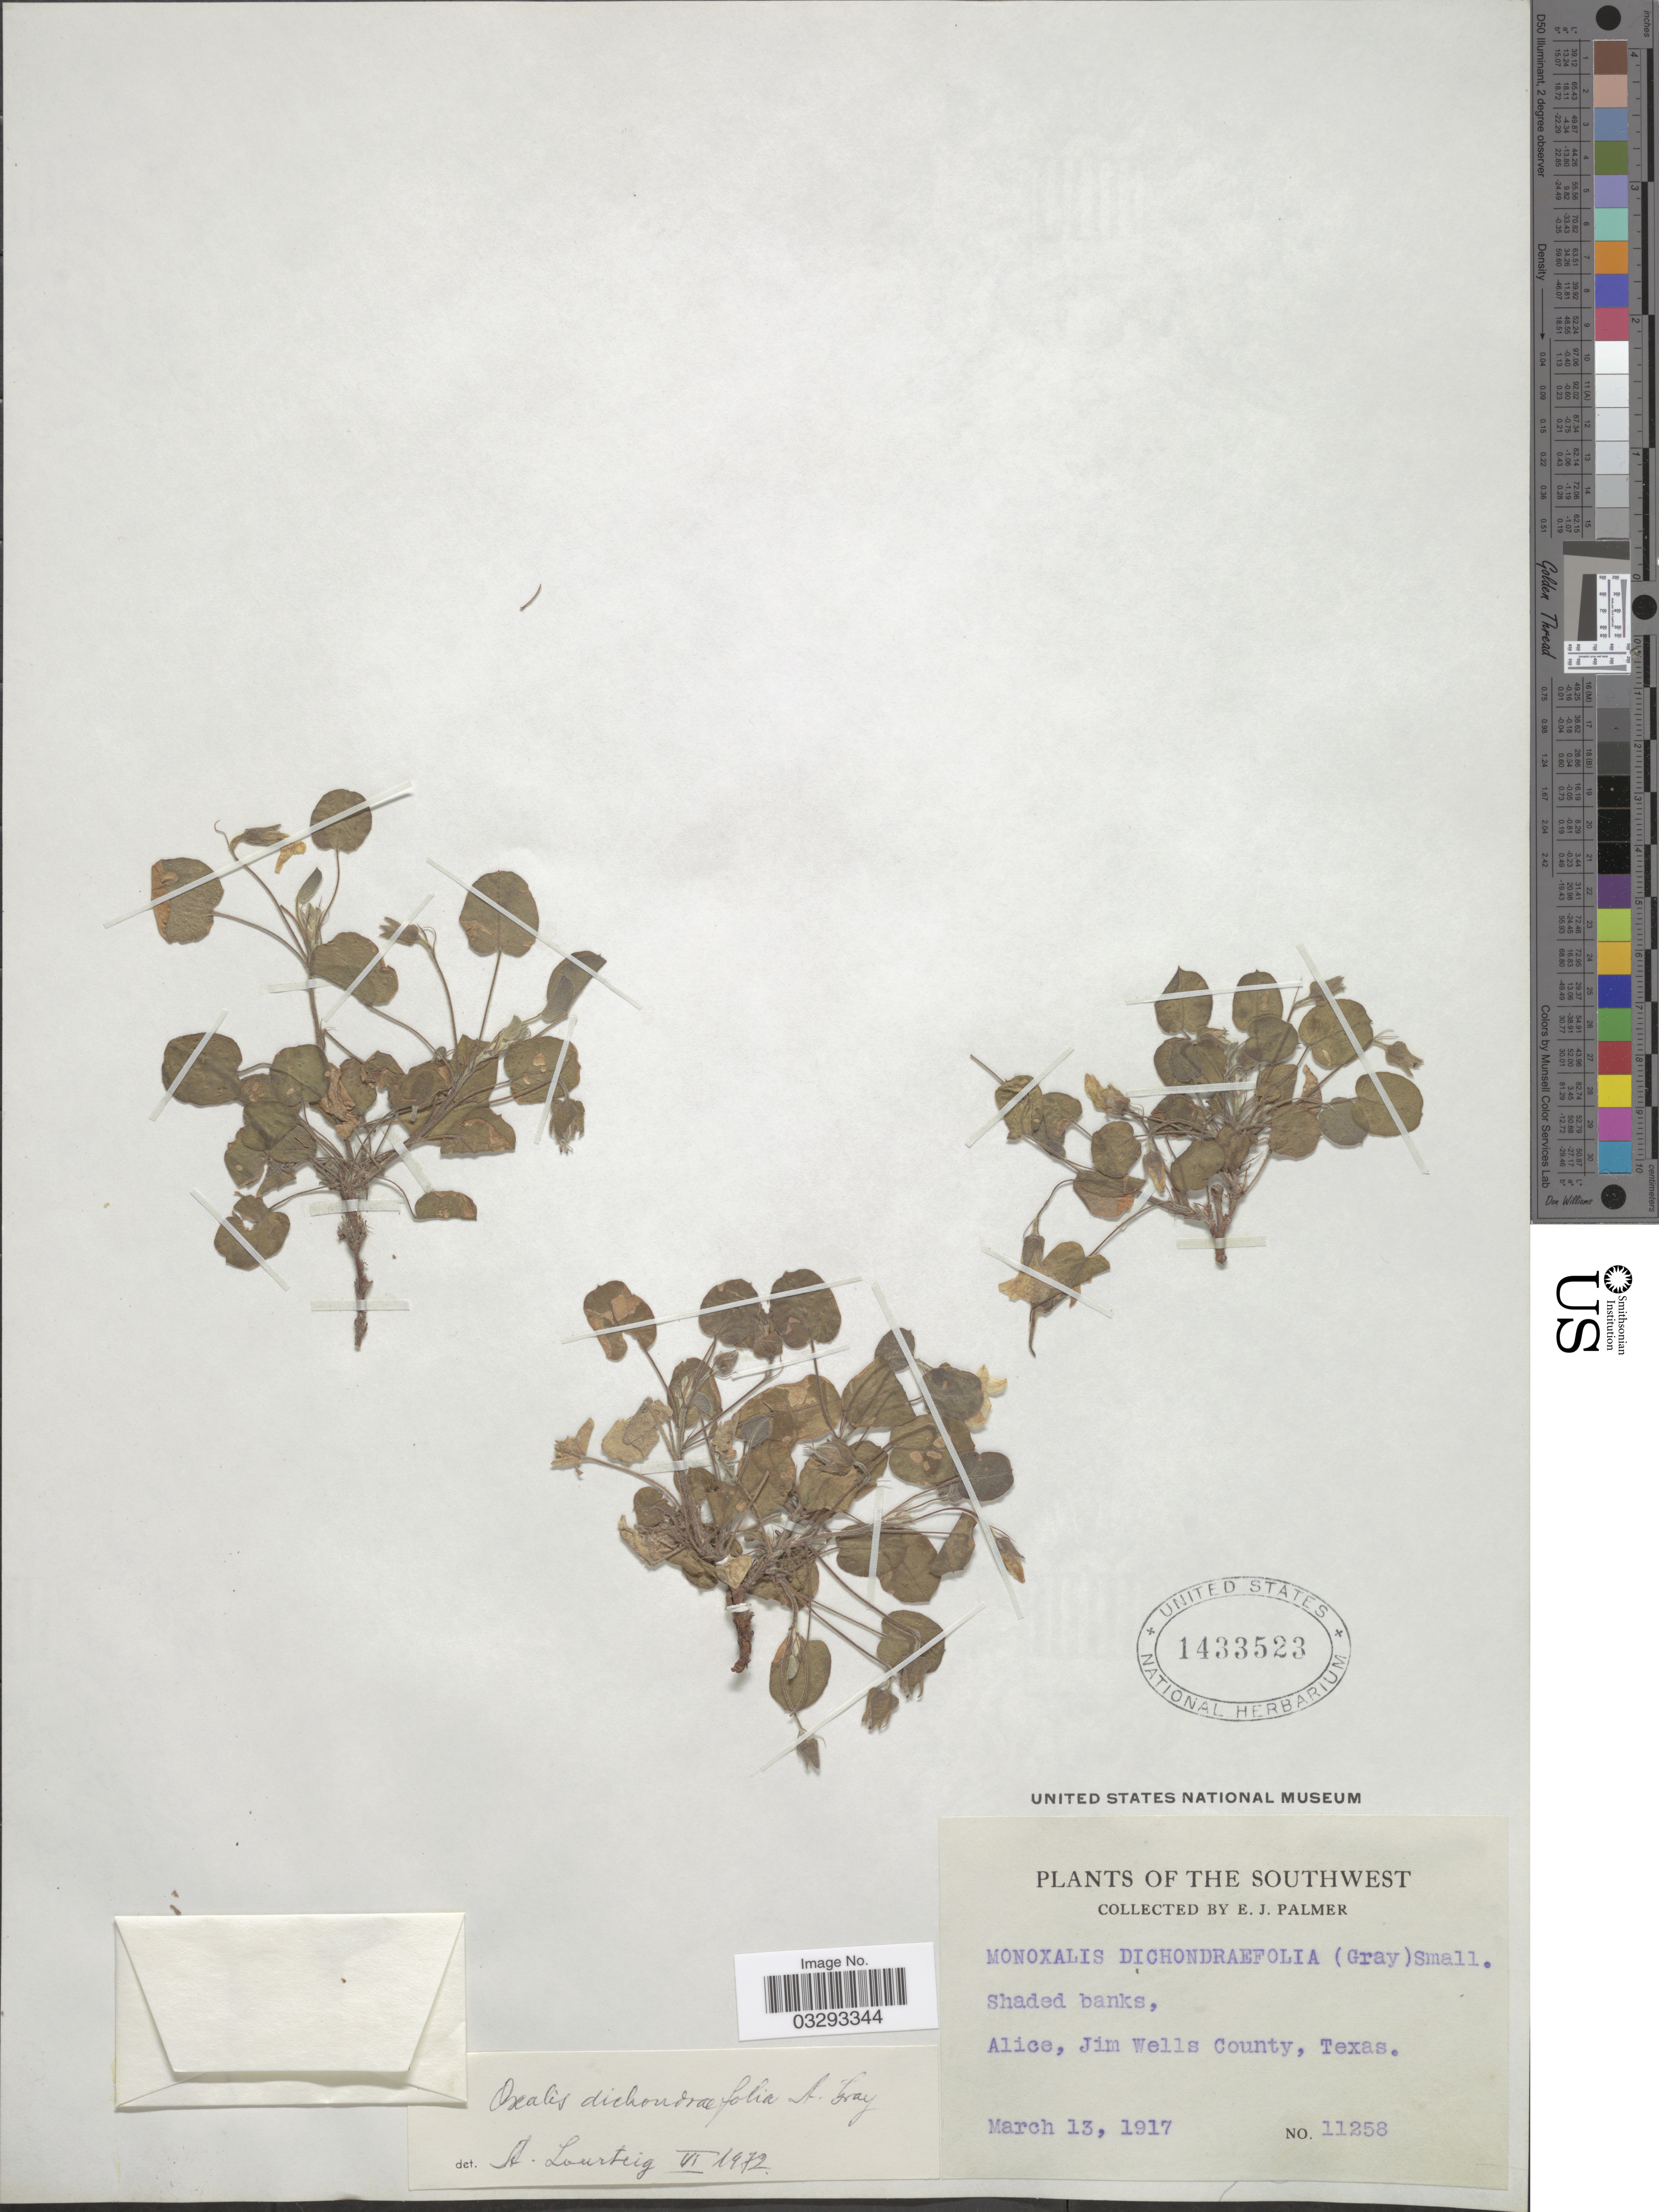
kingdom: Plantae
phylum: Tracheophyta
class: Magnoliopsida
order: Oxalidales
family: Oxalidaceae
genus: Oxalis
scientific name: Oxalis dichondraefolia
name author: A. Gray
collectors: E. J. Palmer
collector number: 11258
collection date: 1917-03-13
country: United States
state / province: Texas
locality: Southwest. Shaded banks, Alice, Jim Wells County.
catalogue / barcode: US 1433523